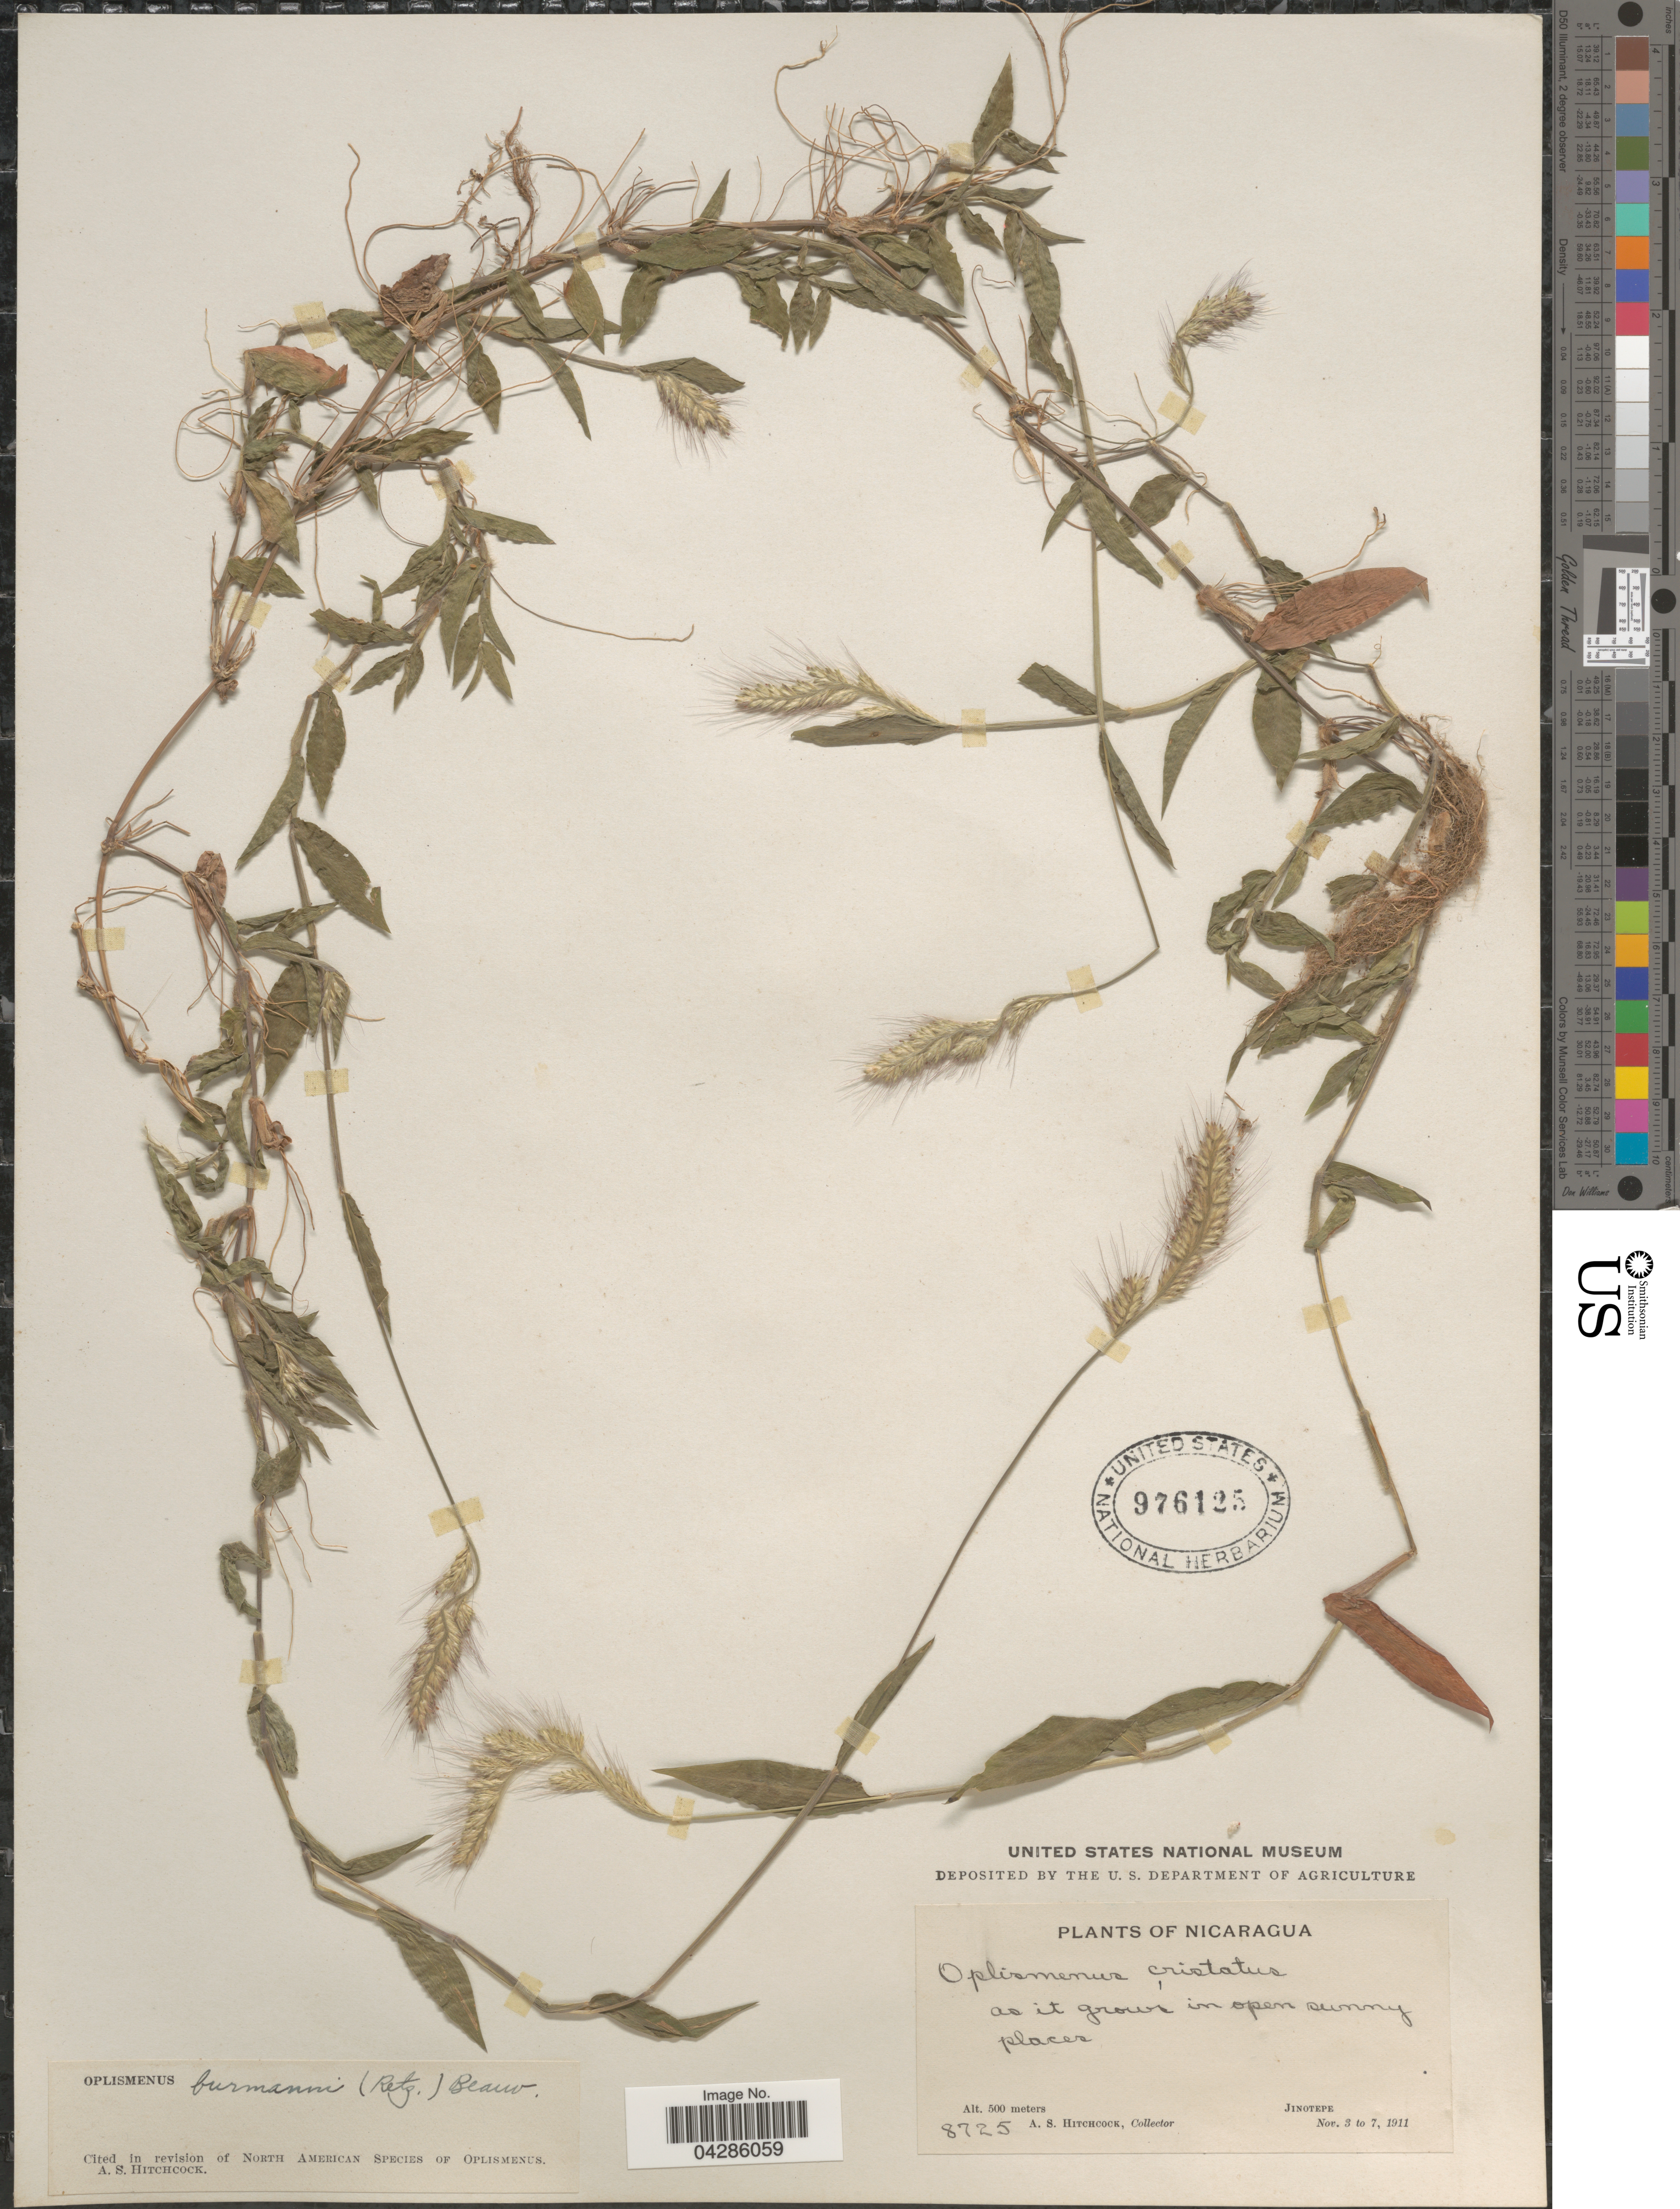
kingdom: Plantae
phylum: Tracheophyta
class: Liliopsida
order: Poales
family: Poaceae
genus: Oplismenus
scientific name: Oplismenus burmannii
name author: (Retz.) P. Beauv.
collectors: A. S. Hitchcock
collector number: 8725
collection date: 1911-11-03/1911-11-07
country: Nicaragua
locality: In open sunny places. Jinotepe.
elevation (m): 500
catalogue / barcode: US 976125